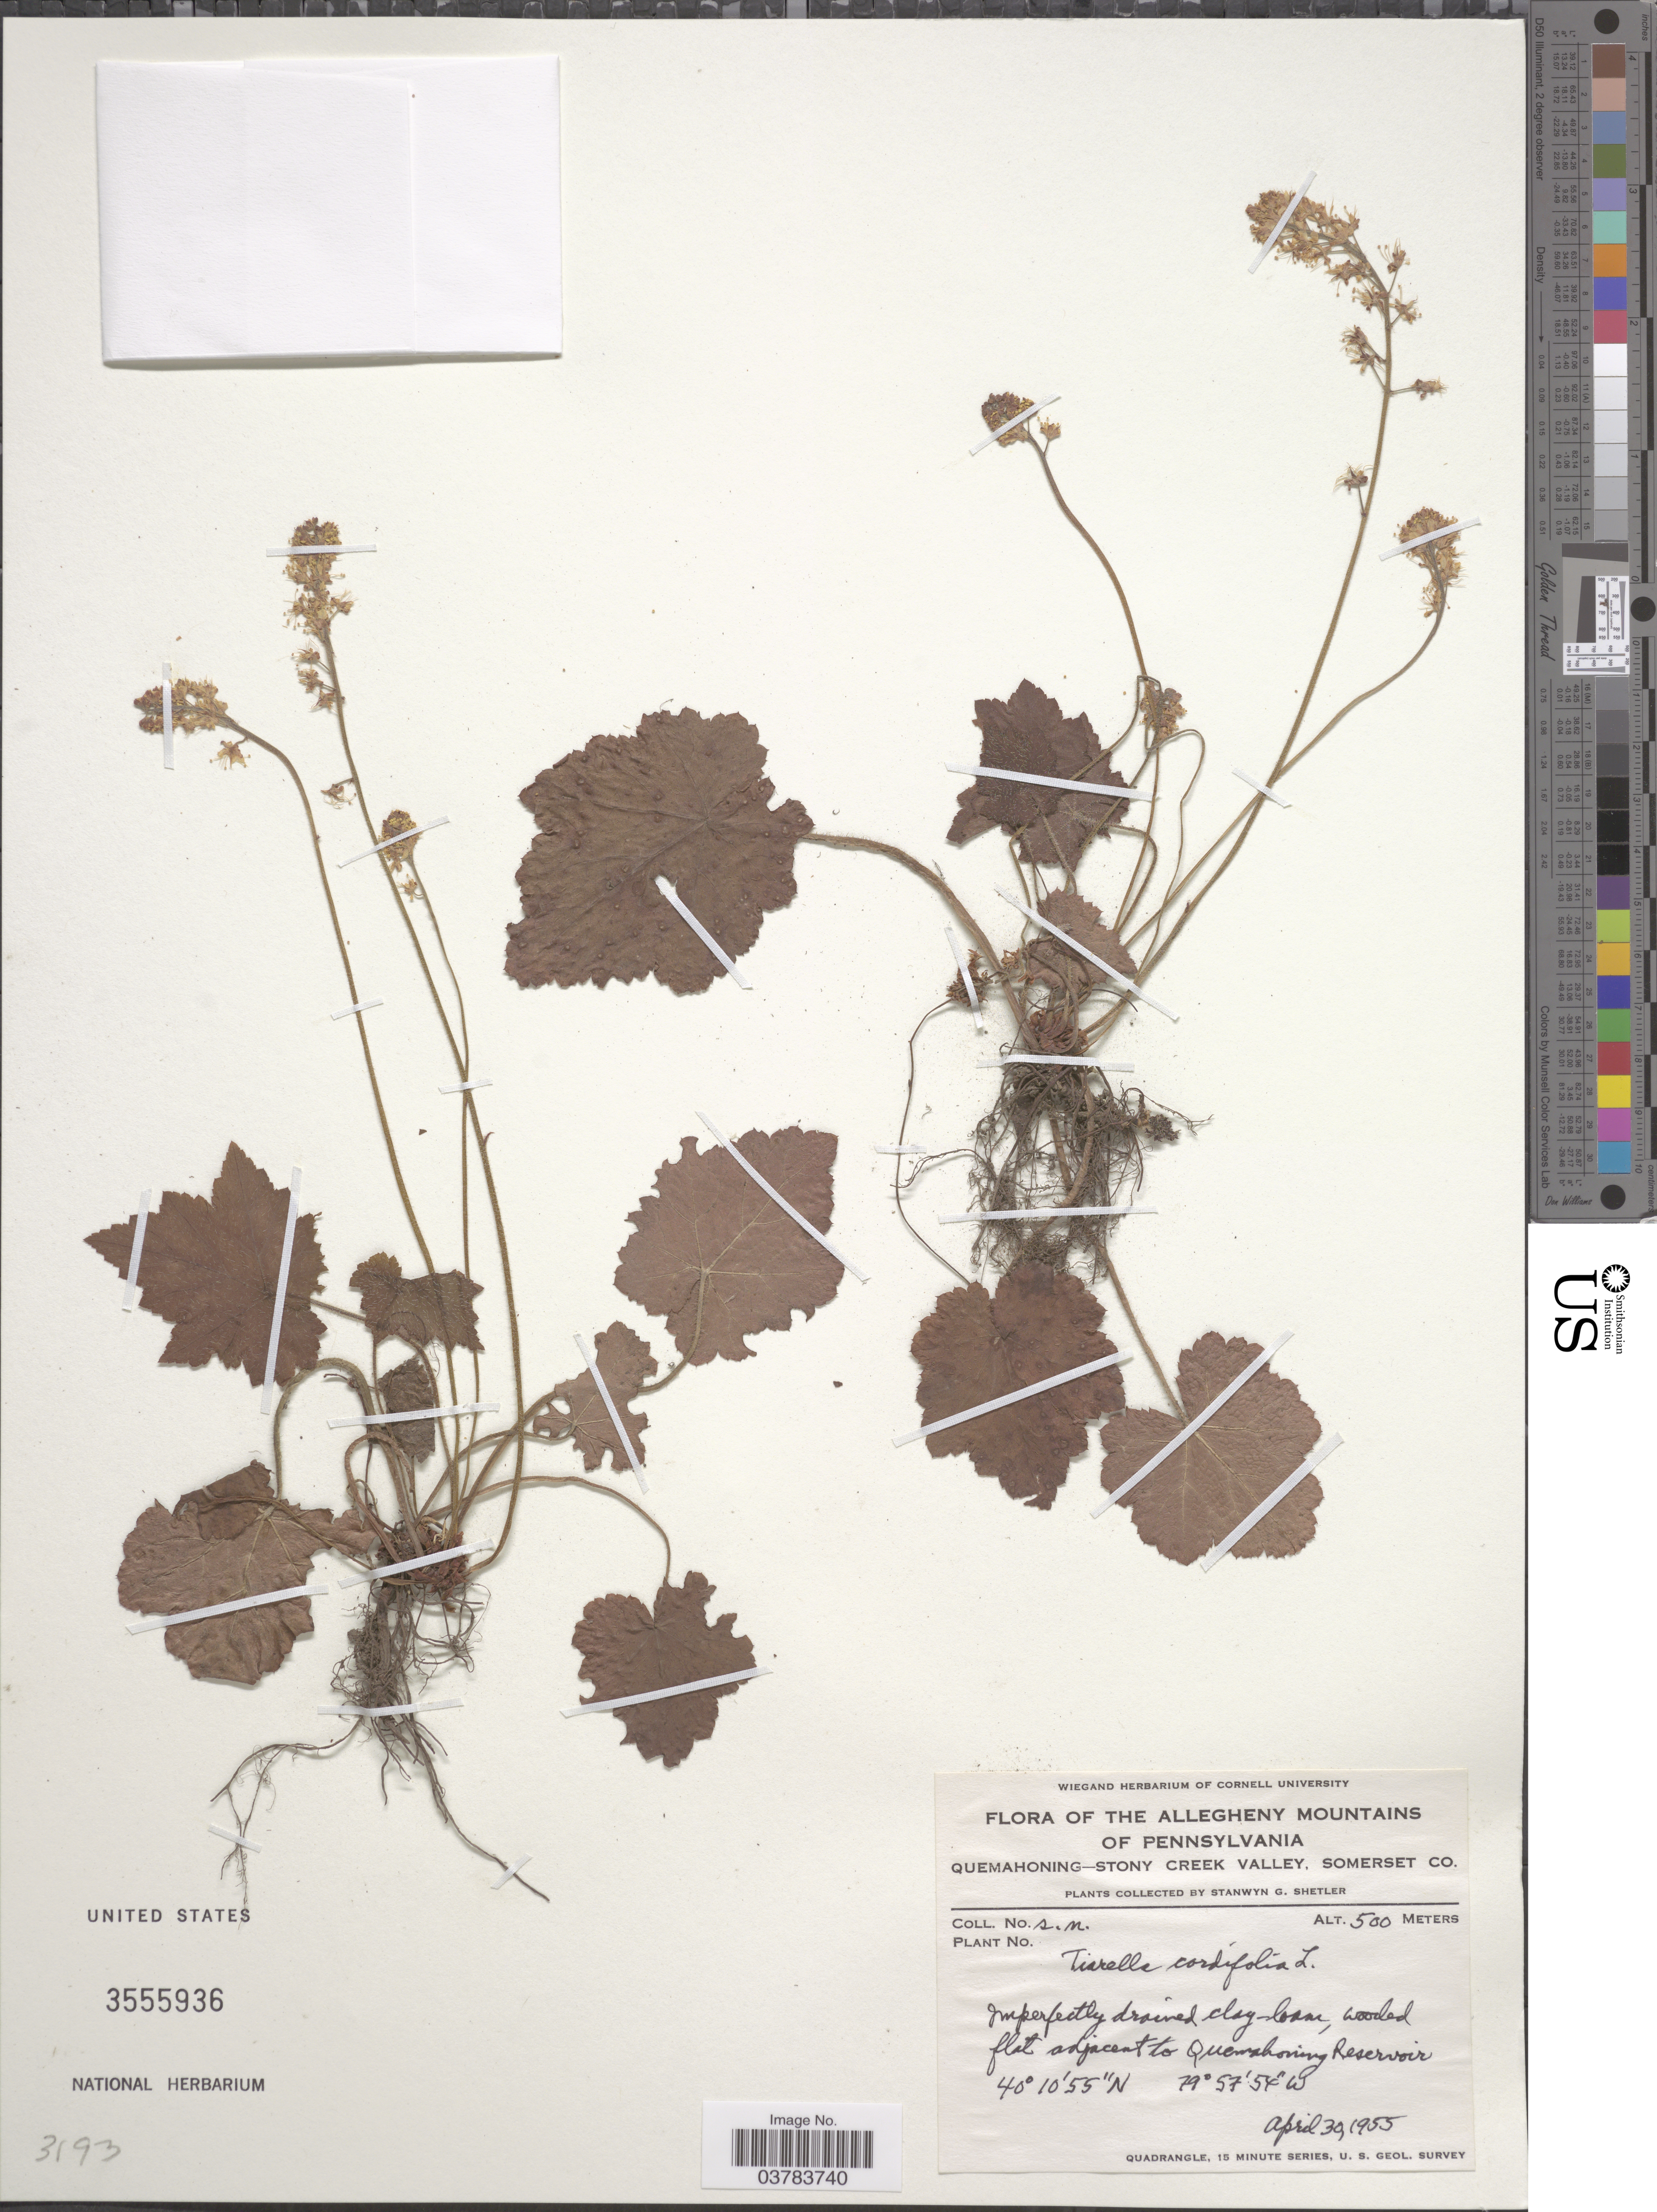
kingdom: Plantae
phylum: Tracheophyta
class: Magnoliopsida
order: Saxifragales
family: Saxifragaceae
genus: Tiarella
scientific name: Tiarella cordifolia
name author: L.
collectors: S. Shetler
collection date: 1955-04-30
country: United States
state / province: Pennsylvania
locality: The Allegheny Mountains Of Pennsylvania. Quemahoning-Stony Creek Valley, Somerset Co. Imperfectly drained clay-loam, wooded flat adjacent to Quemahoning Reservoir. Quadrangle, 15 Minute Series, U. S. Geol. Survey.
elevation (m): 500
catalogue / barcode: US 3555936